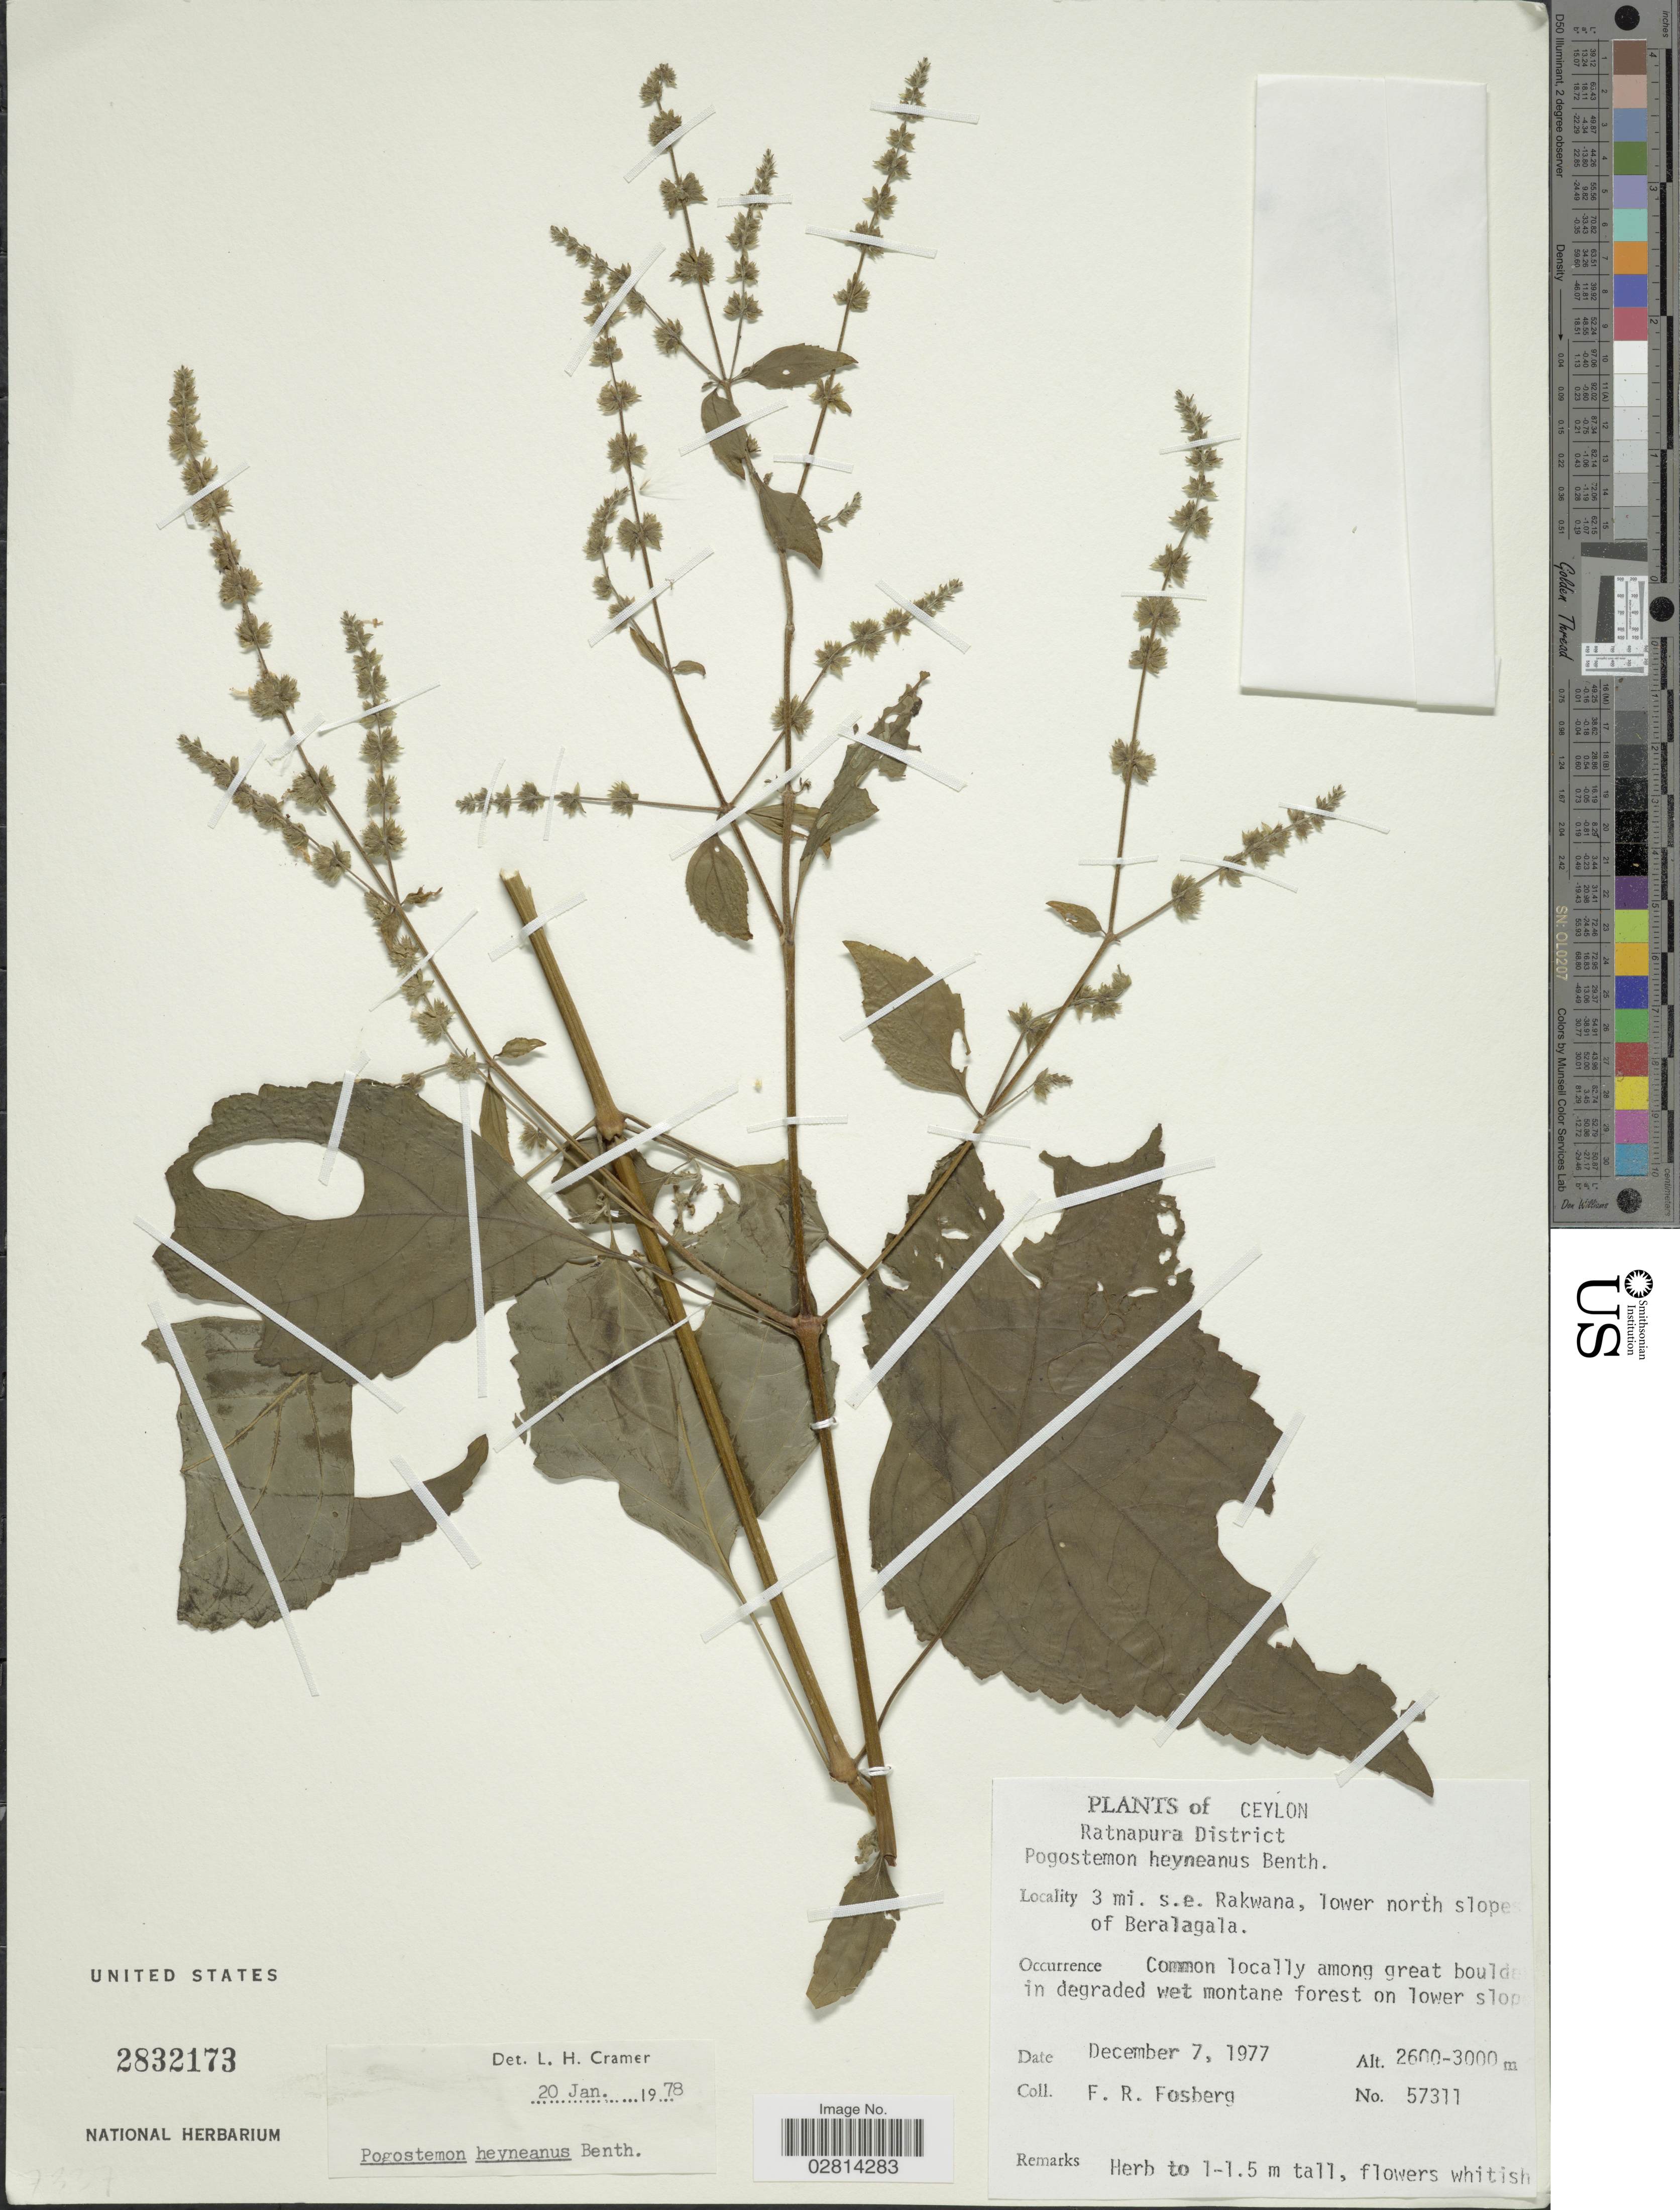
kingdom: Plantae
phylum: Tracheophyta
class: Magnoliopsida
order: Lamiales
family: Lamiaceae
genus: Pogostemon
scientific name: Pogostemon heyneanus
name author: Benth.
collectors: F. R. Fosberg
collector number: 57311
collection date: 1977-12-07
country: Sri Lanka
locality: Ceylon. Ratnapura District. 3 mi. s.e. Rakwana, lower north slope of Beralagala.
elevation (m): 2600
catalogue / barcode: US 2832173